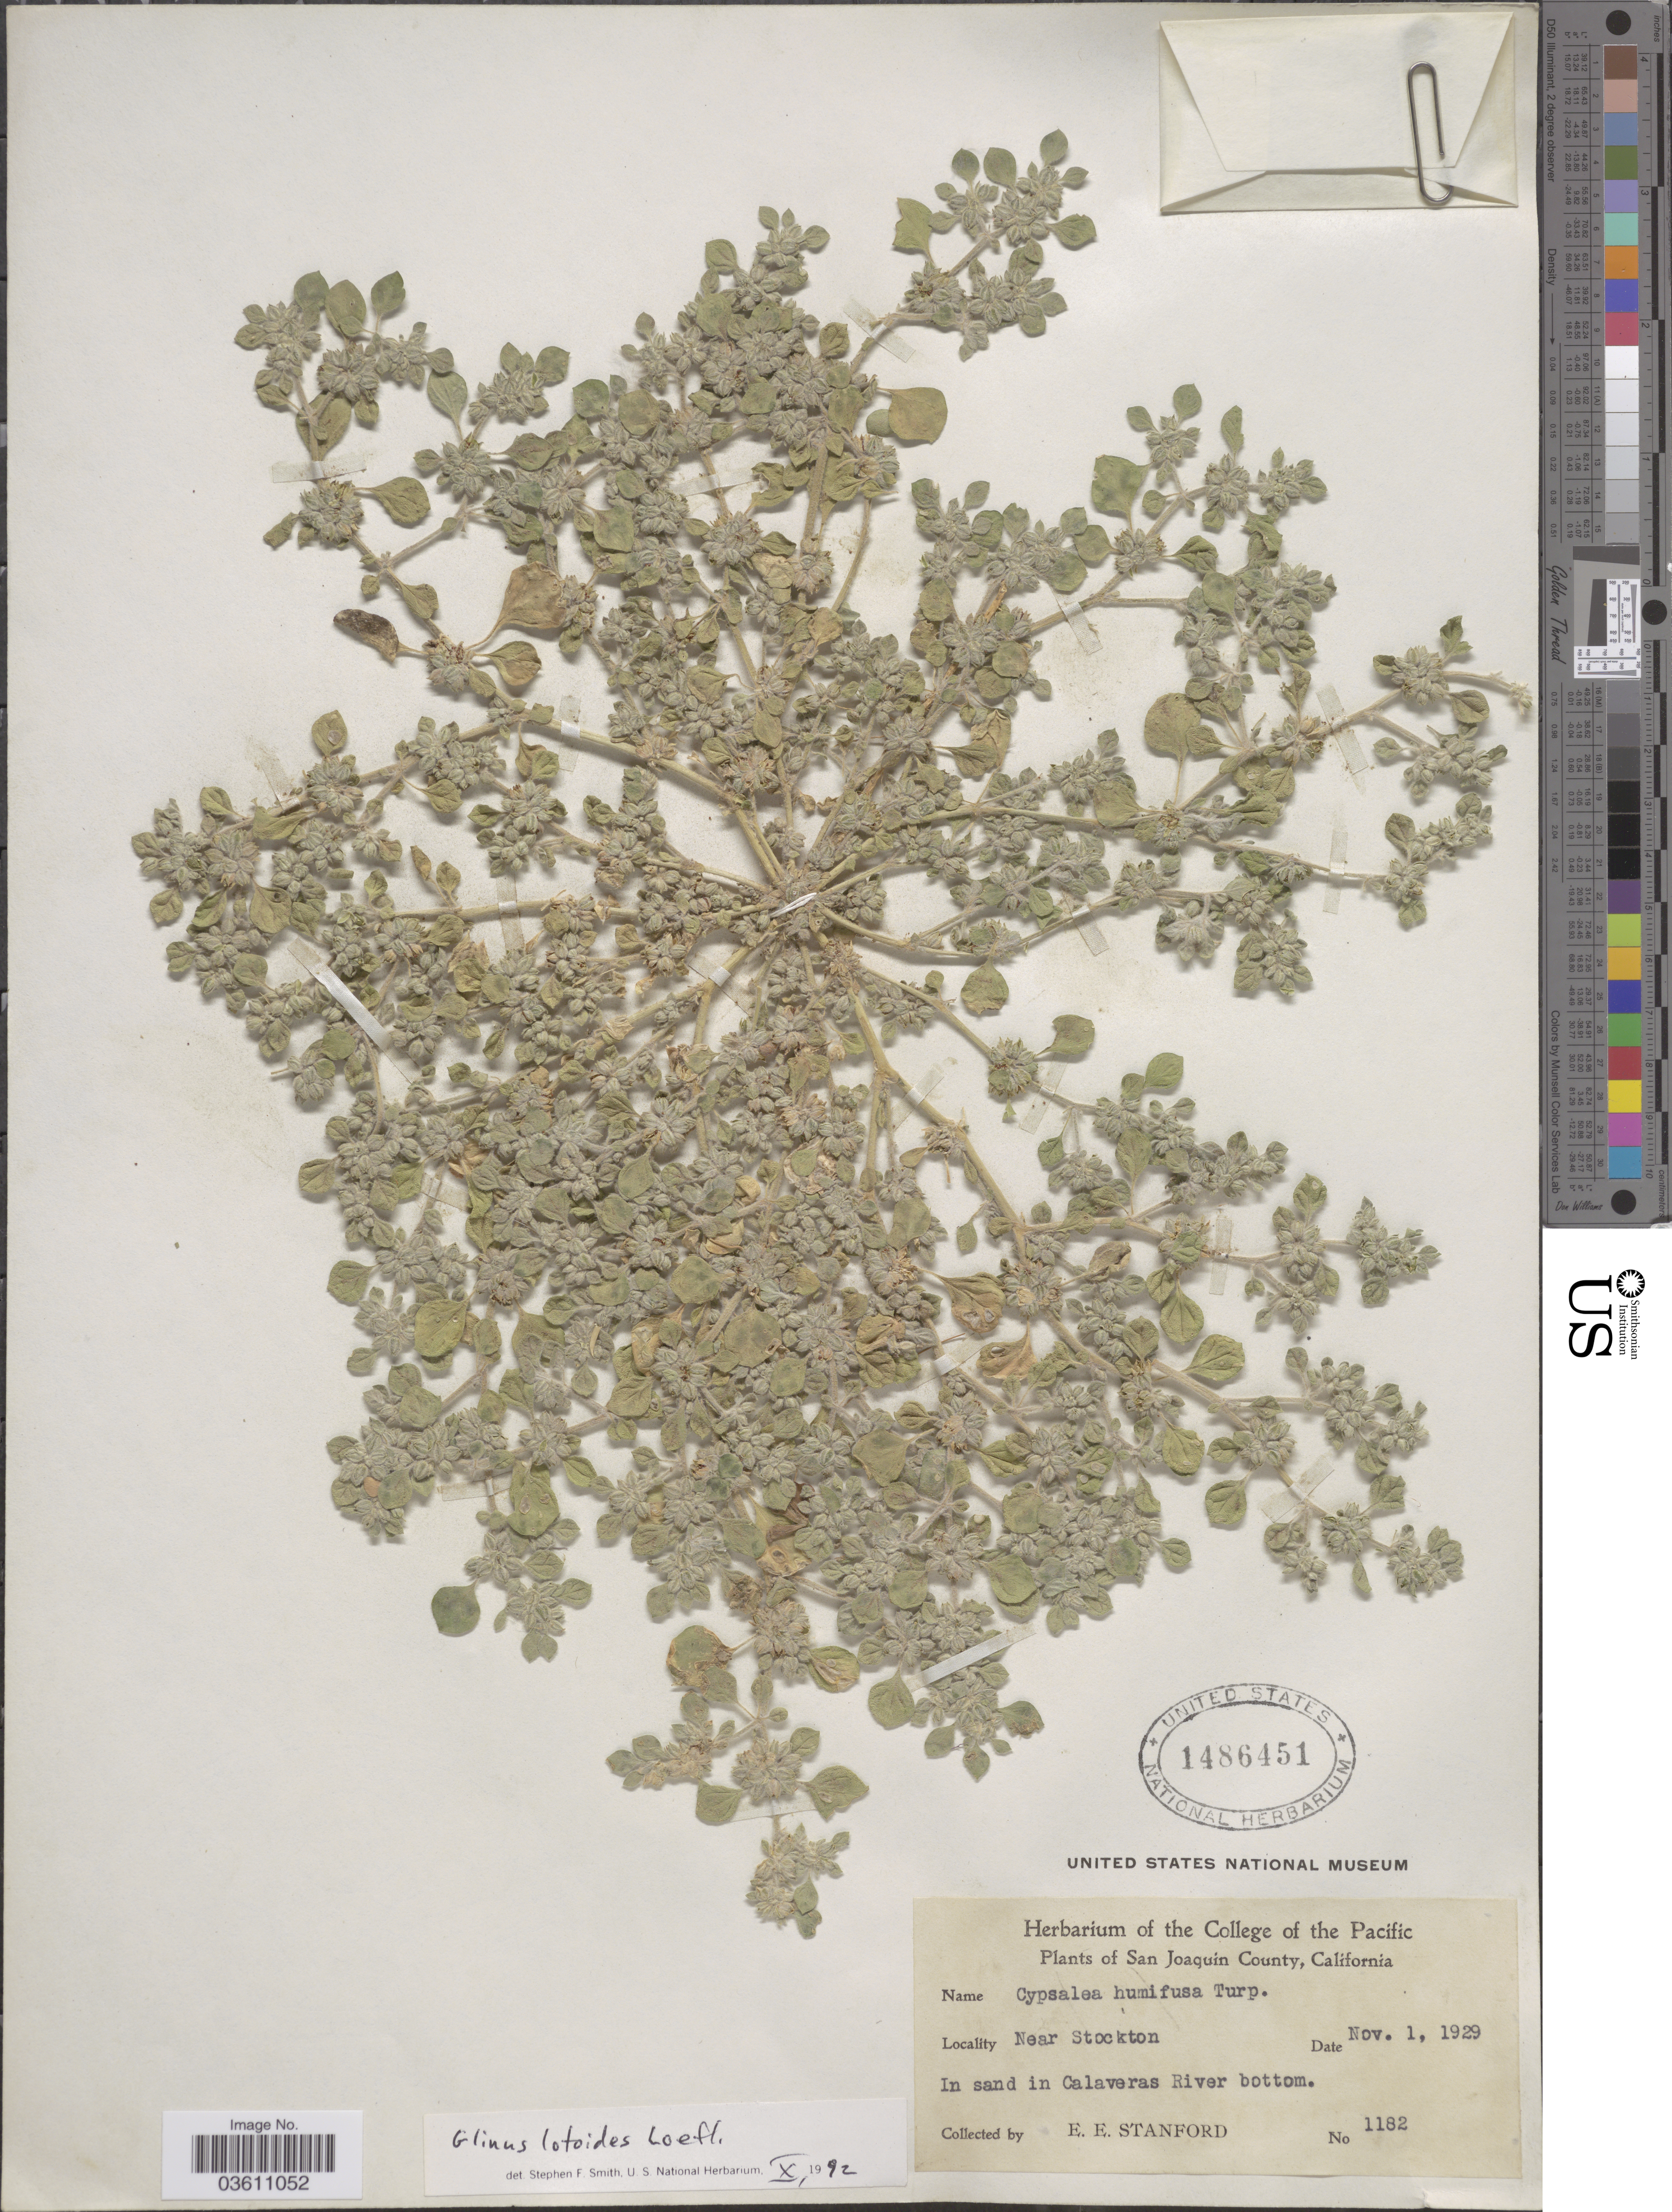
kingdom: Plantae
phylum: Tracheophyta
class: Magnoliopsida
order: Caryophyllales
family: Molluginaceae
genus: Glinus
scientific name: Glinus lotoides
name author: L.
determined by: Smith, Stephen F., (US), NMNH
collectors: E. Stanford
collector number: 1182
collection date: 1929-11-01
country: United States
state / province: California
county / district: San Joaquin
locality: San Joaquin County. Near Stockton. In sand in Calaveras River bottom.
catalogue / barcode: US 1486451